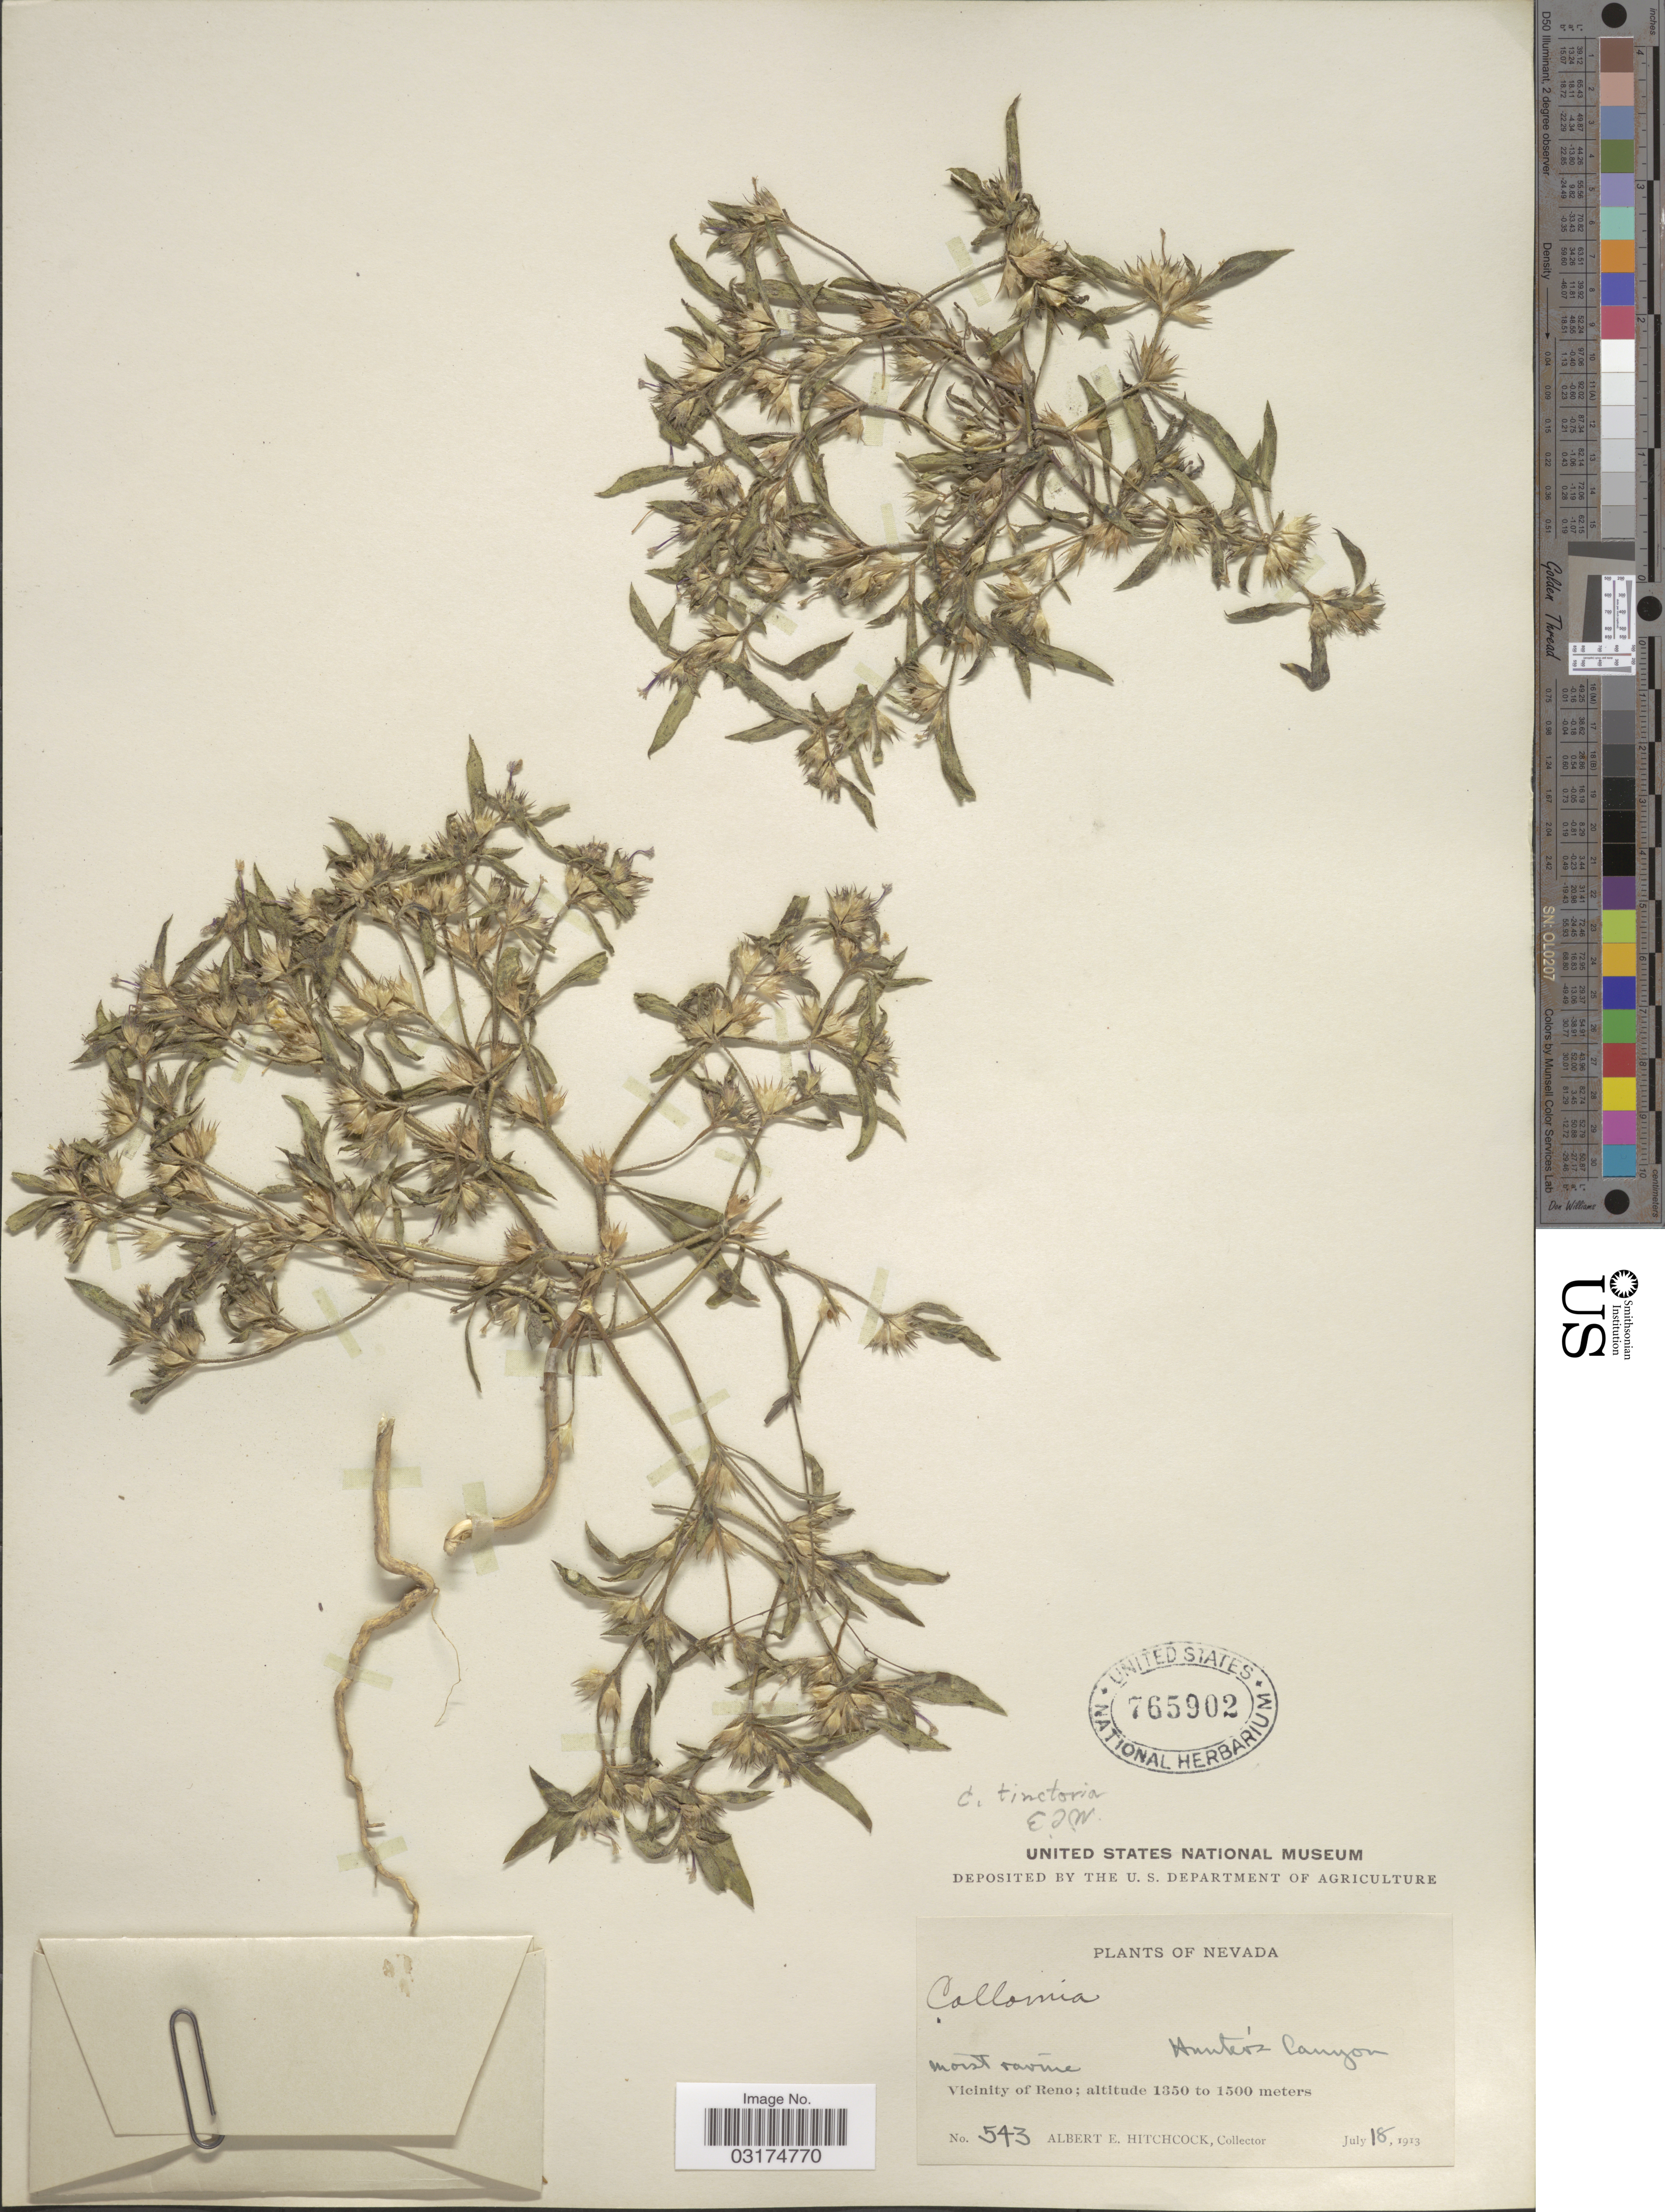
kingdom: Plantae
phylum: Tracheophyta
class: Magnoliopsida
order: Ericales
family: Polemoniaceae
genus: Collomia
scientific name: Collomia tinctoria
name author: Kellogg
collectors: A. Hitchcock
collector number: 543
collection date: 1913-07-18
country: United States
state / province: Nevada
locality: Hunter's Canyon. Vicinity of Reno.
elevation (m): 1350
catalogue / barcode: US 765902